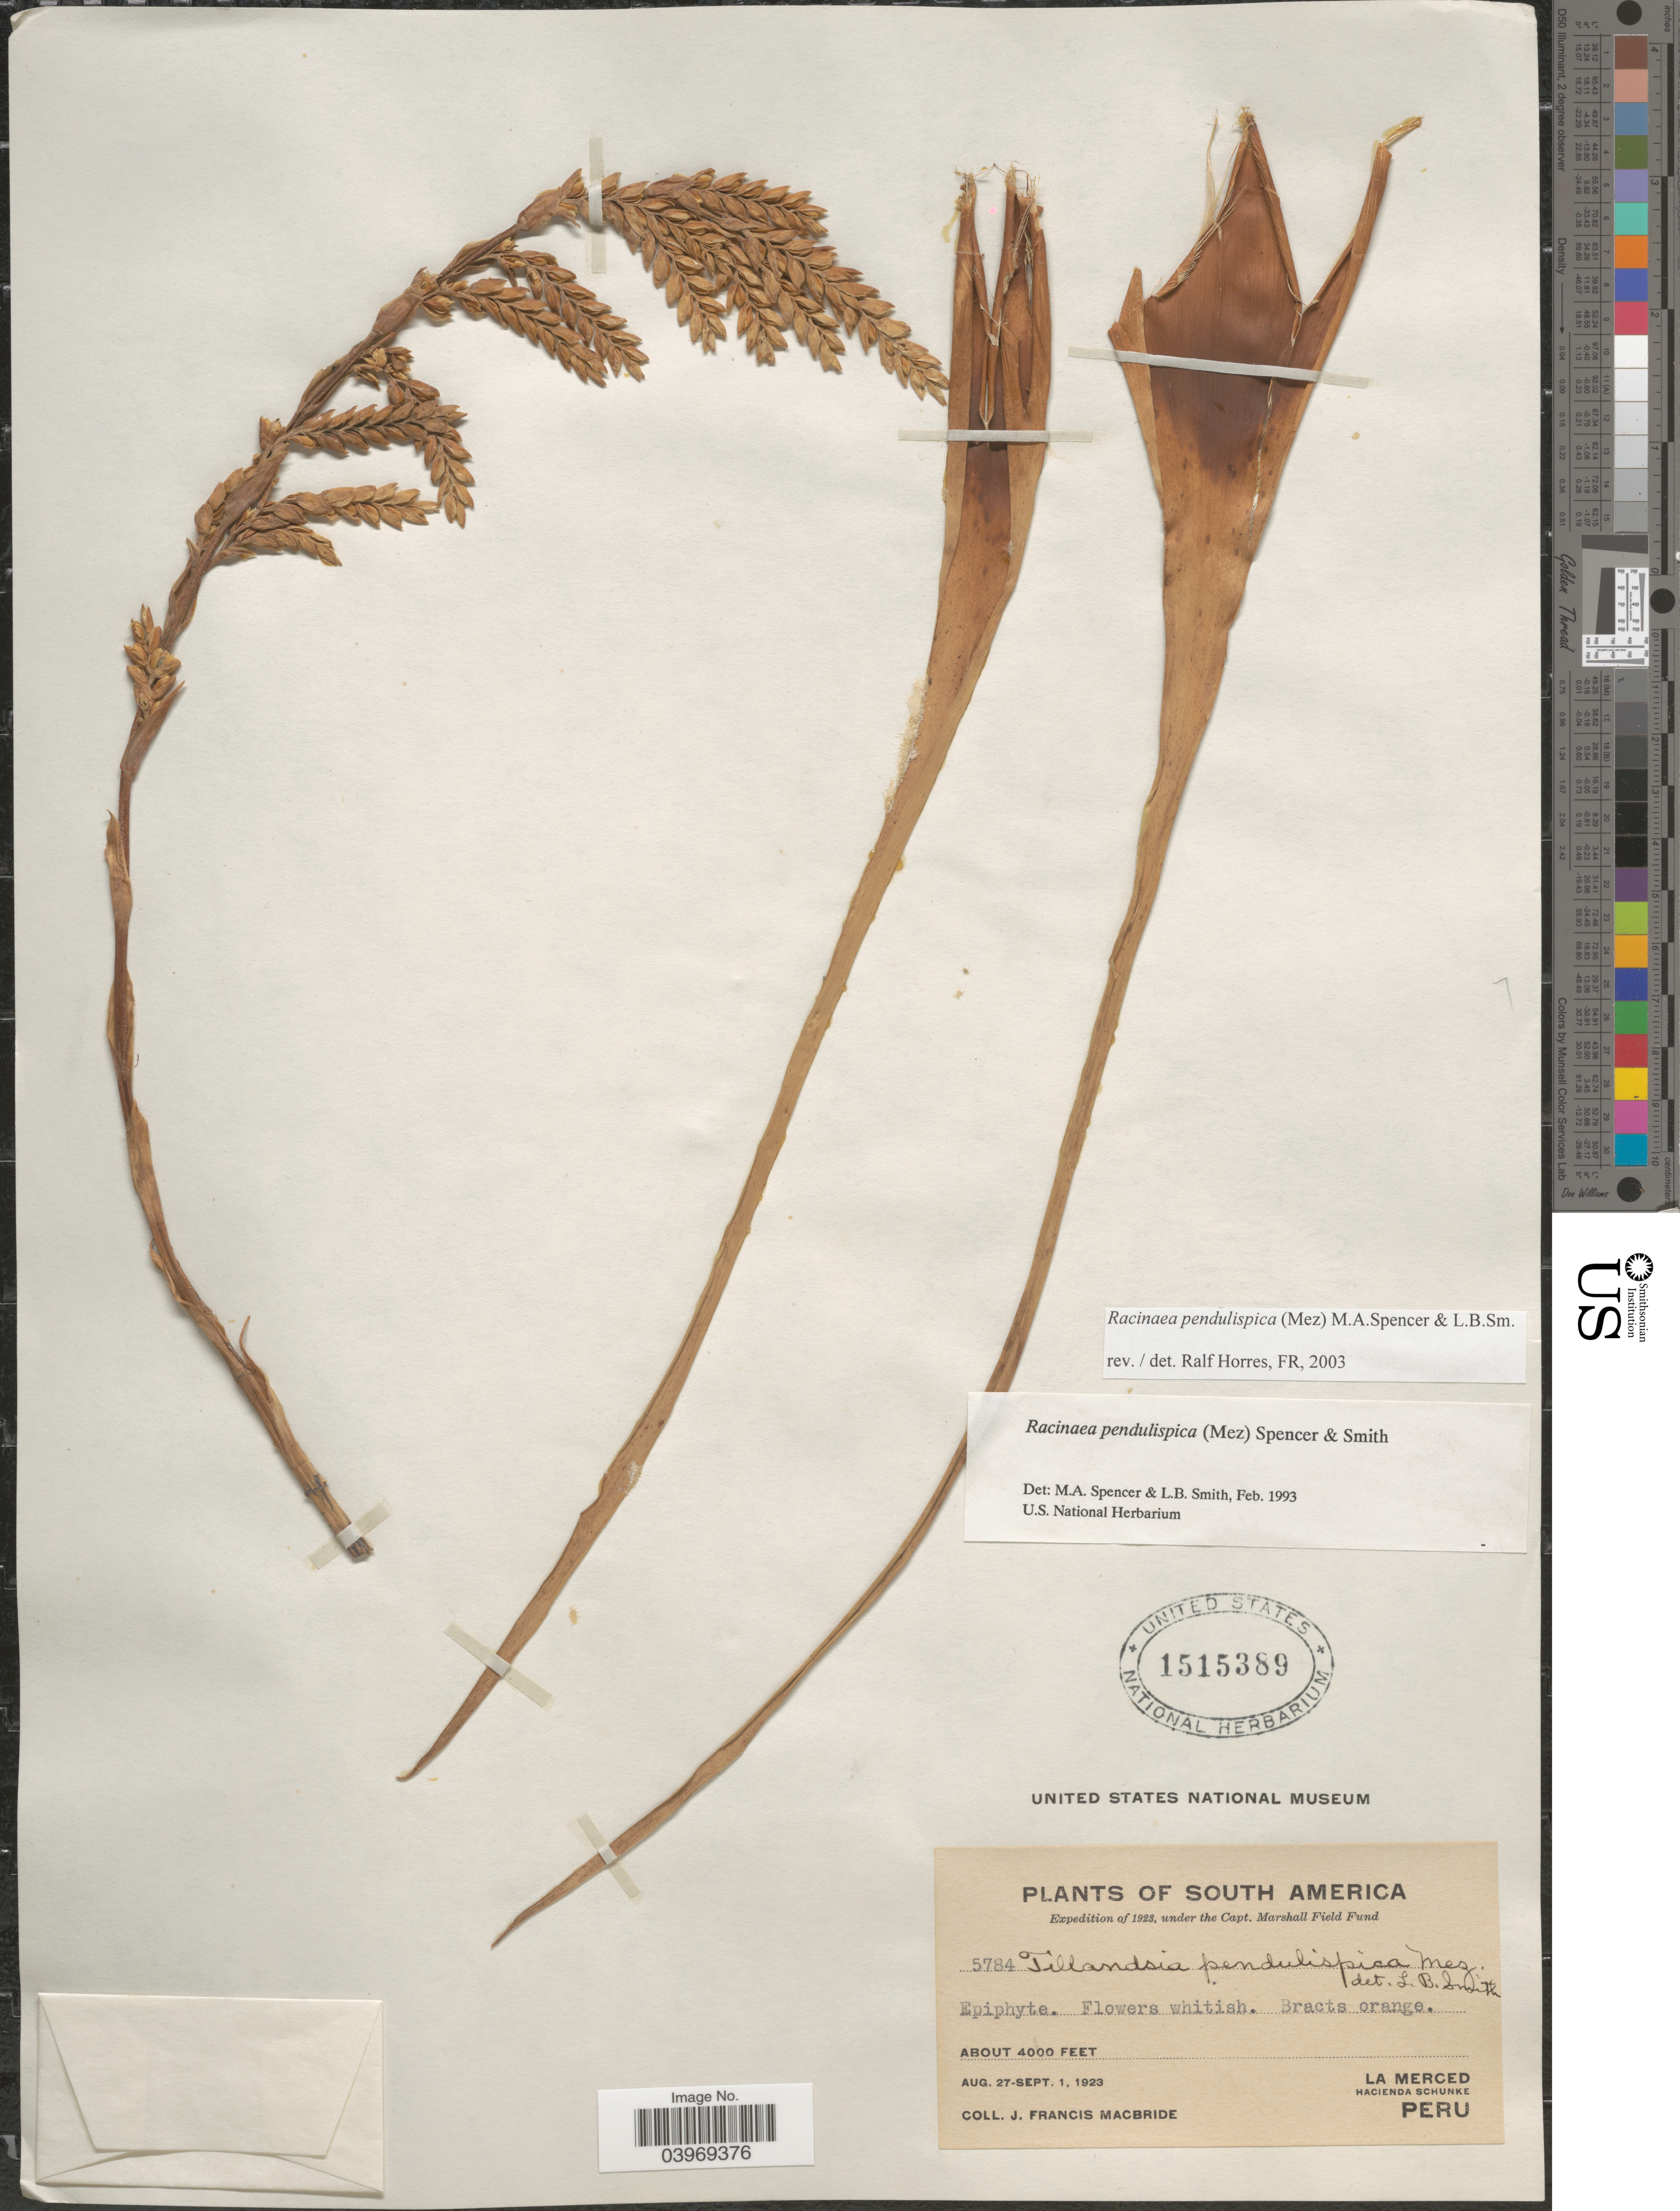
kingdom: Plantae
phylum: Tracheophyta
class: Liliopsida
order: Poales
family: Bromeliaceae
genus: Racinaea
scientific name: Racinaea pendulispica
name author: (Mez) M.A. Spencer & L.B. Sm.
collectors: J. F. Macbride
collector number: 5784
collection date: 1923-08-27/1923-09-01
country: Peru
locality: La Merced. Hacienda Schunke.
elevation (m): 1219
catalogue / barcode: US 1515389